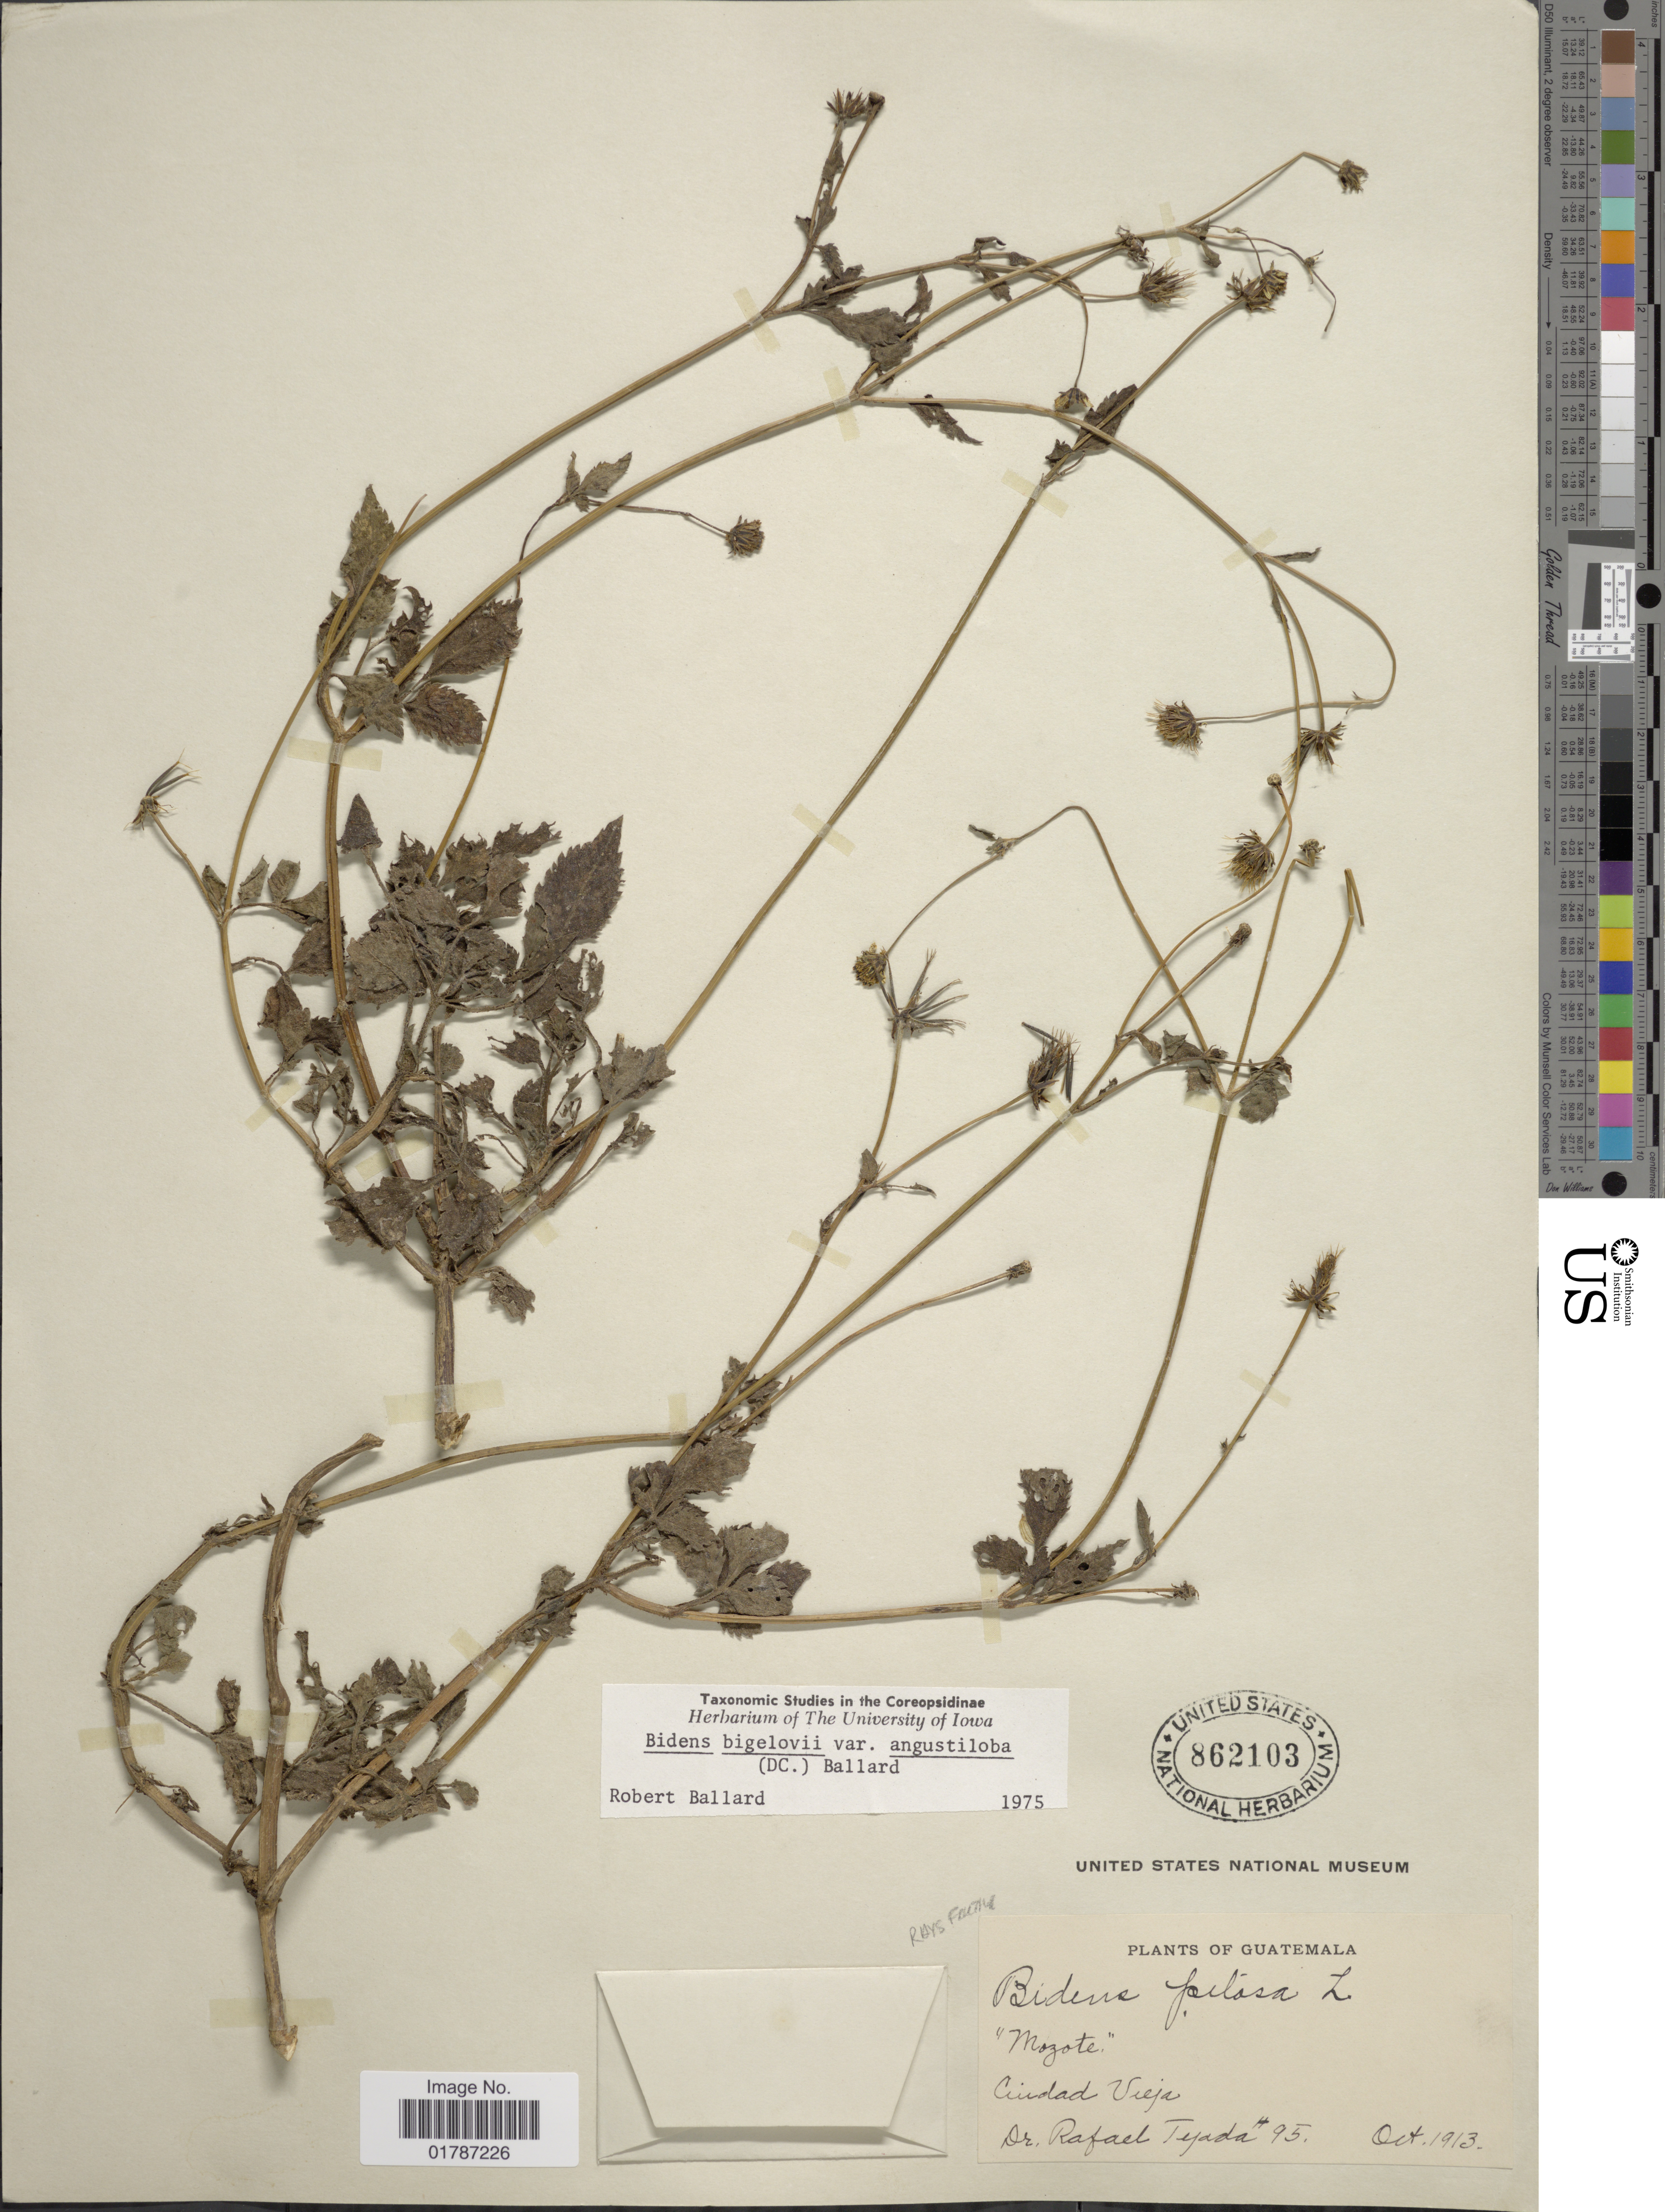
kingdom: Plantae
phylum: Tracheophyta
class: Magnoliopsida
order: Asterales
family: Asteraceae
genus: Bidens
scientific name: Bidens bigelovii var. angustiloba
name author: (DC.) Ballard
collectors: R. Tejada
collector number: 95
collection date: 1913-10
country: Guatemala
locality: Mozote, Cuidad Vieja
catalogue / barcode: US 862103